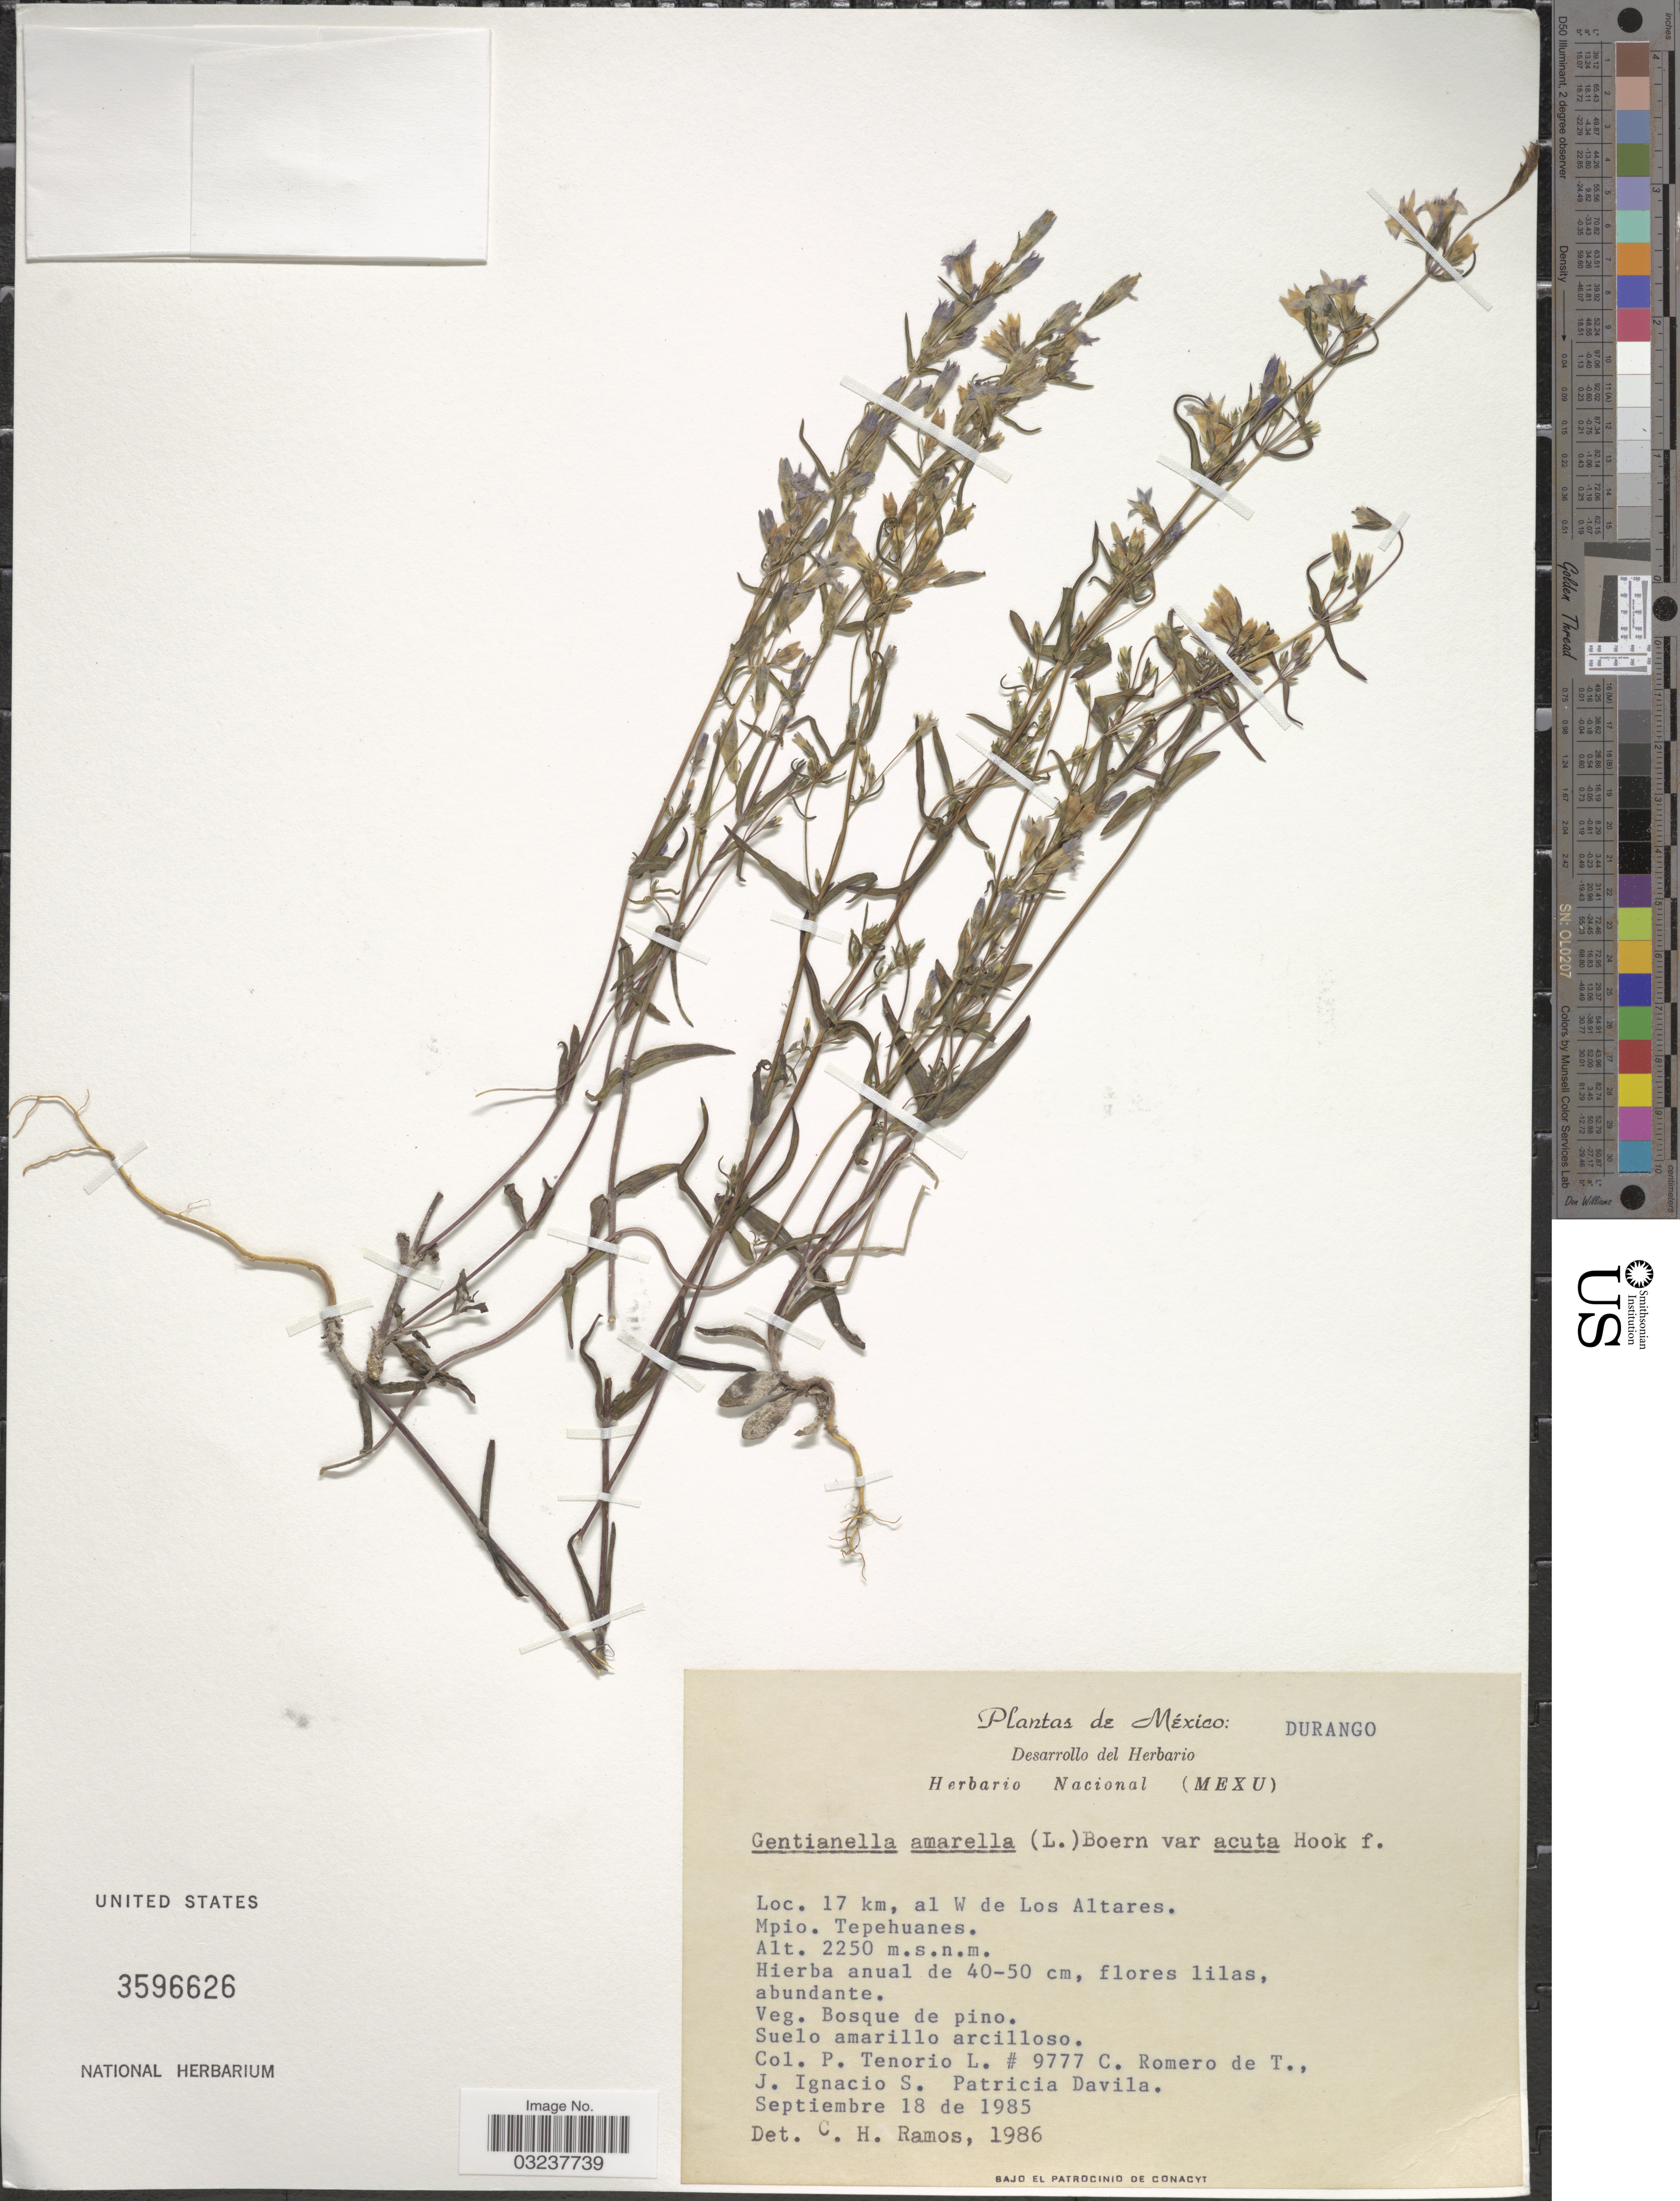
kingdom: Plantae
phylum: Tracheophyta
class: Magnoliopsida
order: Gentianales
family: Gentianaceae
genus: Gentianella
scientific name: Gentianella amarella subsp. acuta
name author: (Michx.) J.M. Gillett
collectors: P. Tenorio L., C. Romero de T., Ignacio S., J. & P. Dávila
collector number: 9777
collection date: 1985-09-18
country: Mexico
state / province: Durango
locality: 17 km, al W de Los Altares. Mpio. Tepehuanes.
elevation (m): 2250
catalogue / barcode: US 3596626